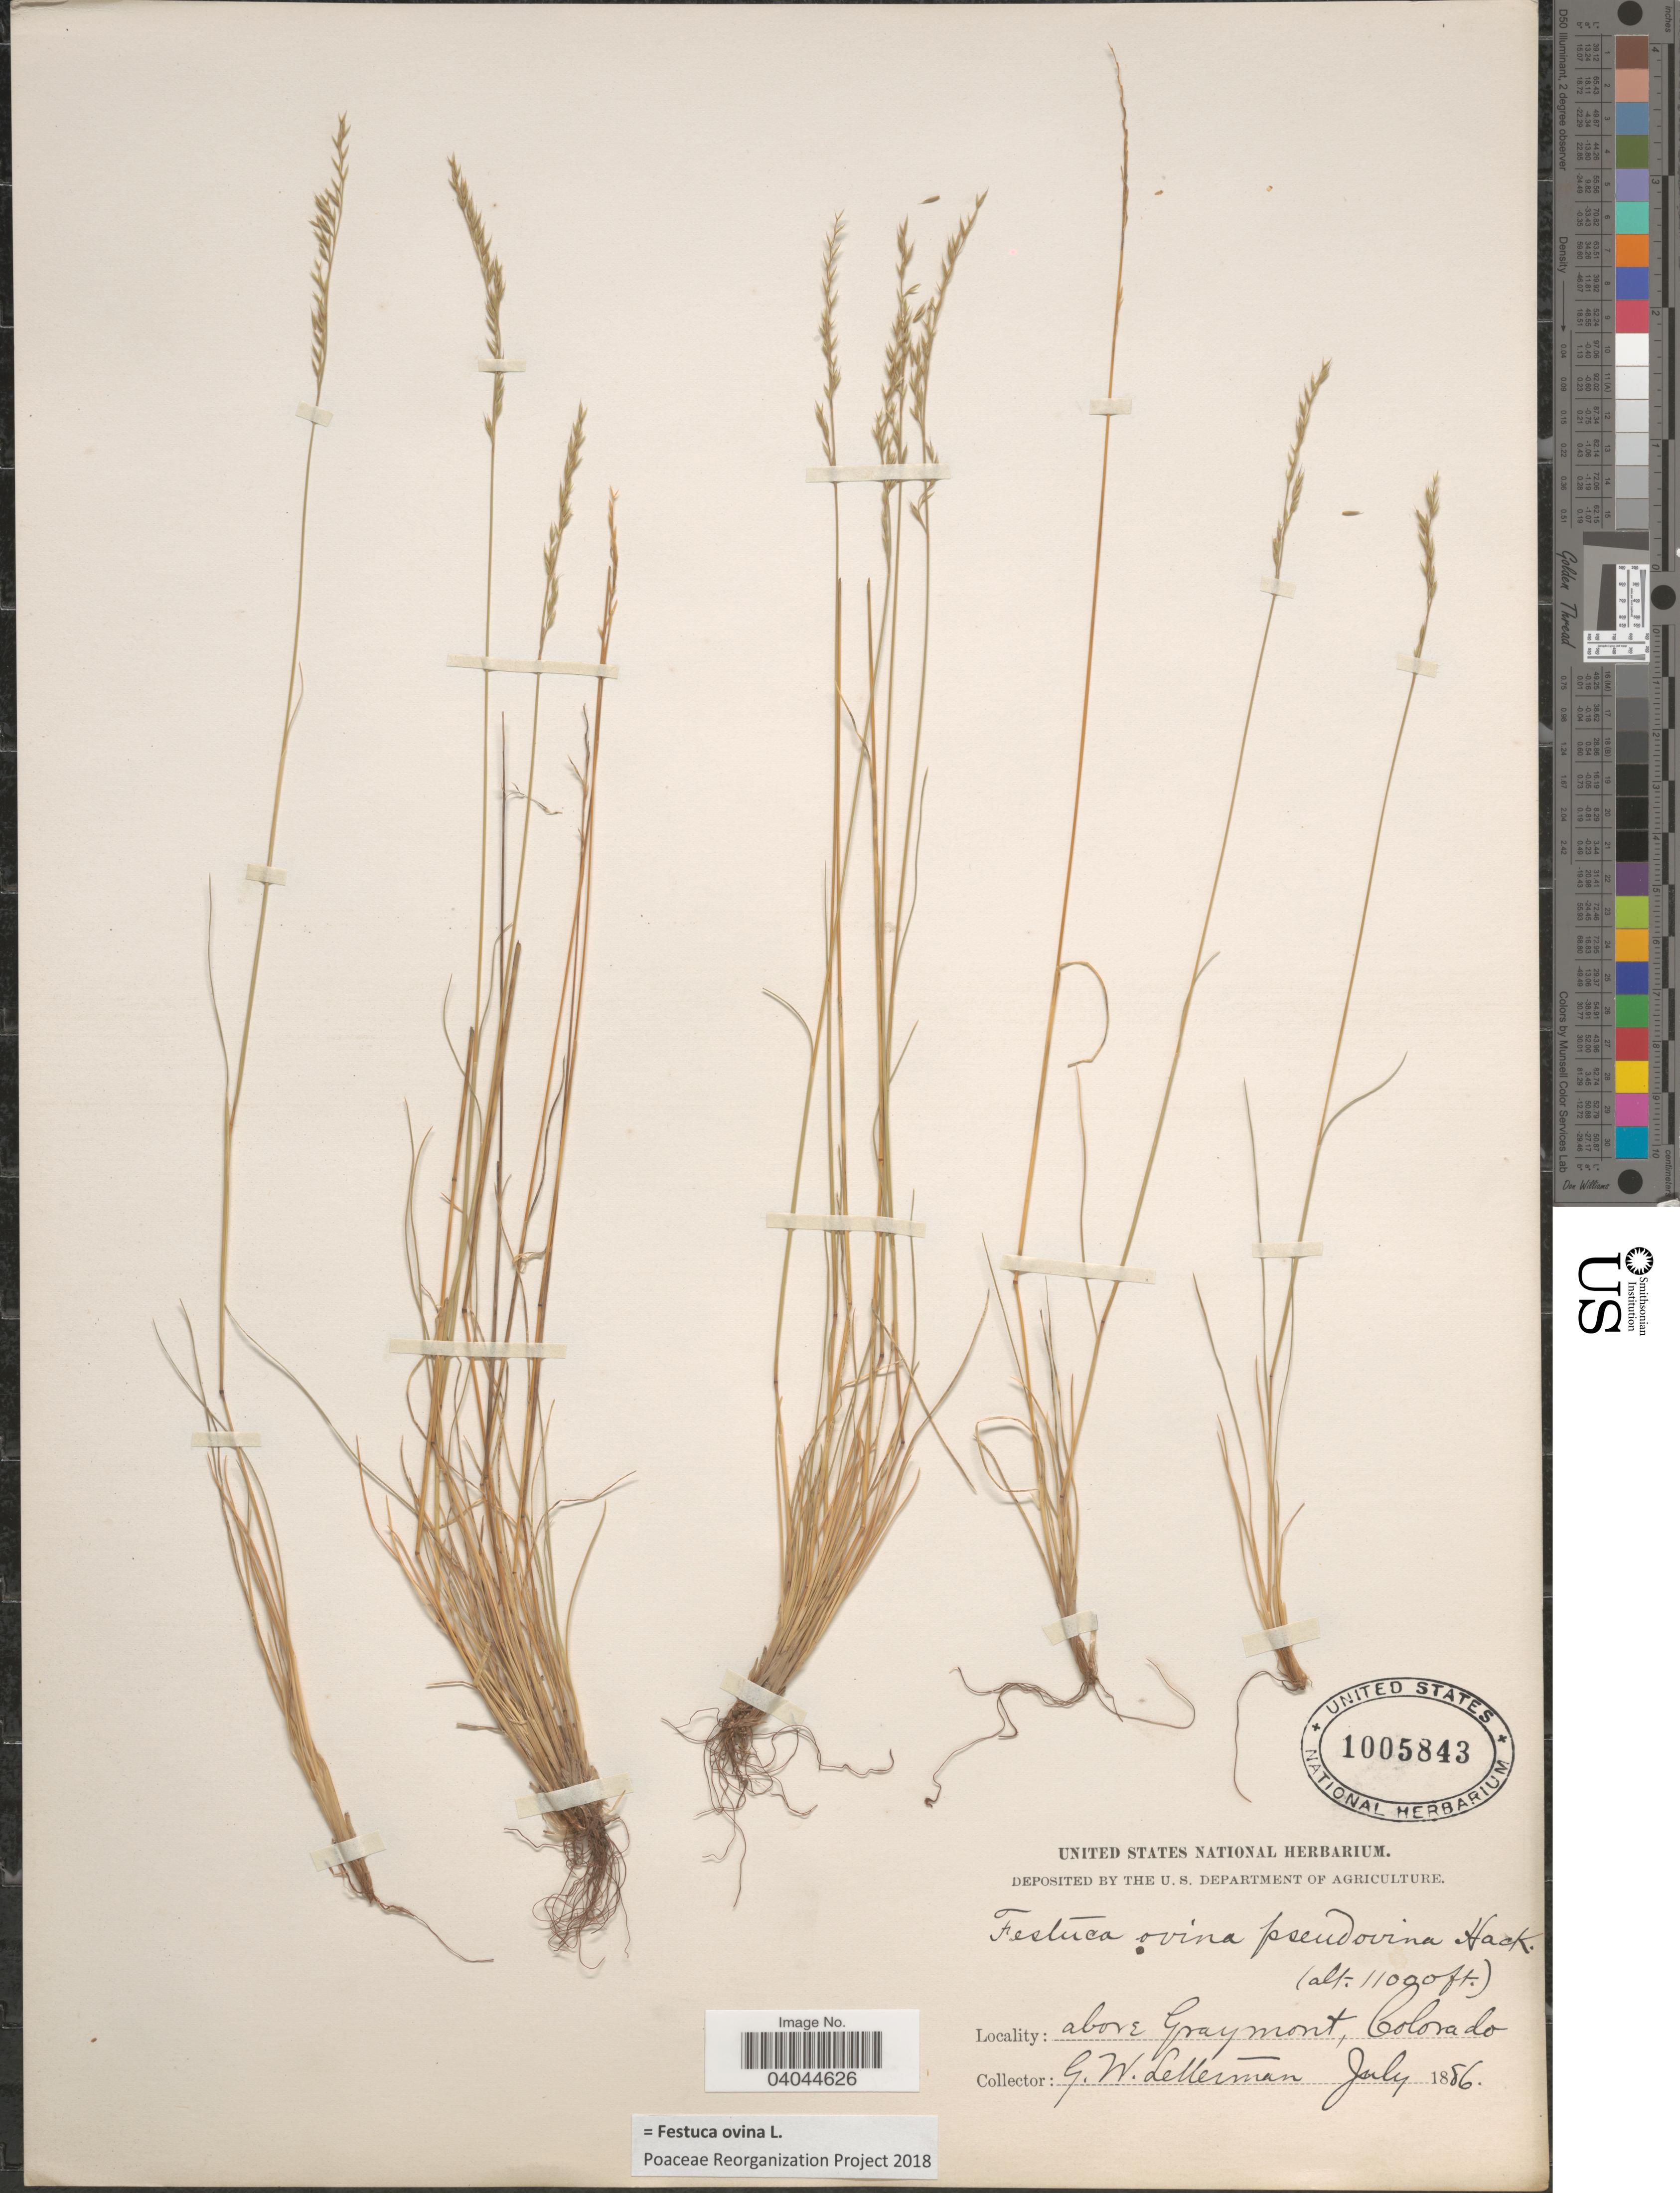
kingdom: Plantae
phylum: Tracheophyta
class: Liliopsida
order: Poales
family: Poaceae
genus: Festuca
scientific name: Festuca ovina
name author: L.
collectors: G. W. Letterman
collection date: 1886-07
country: United States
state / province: Colorado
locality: Above Graymont.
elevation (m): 3353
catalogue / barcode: US 1005843